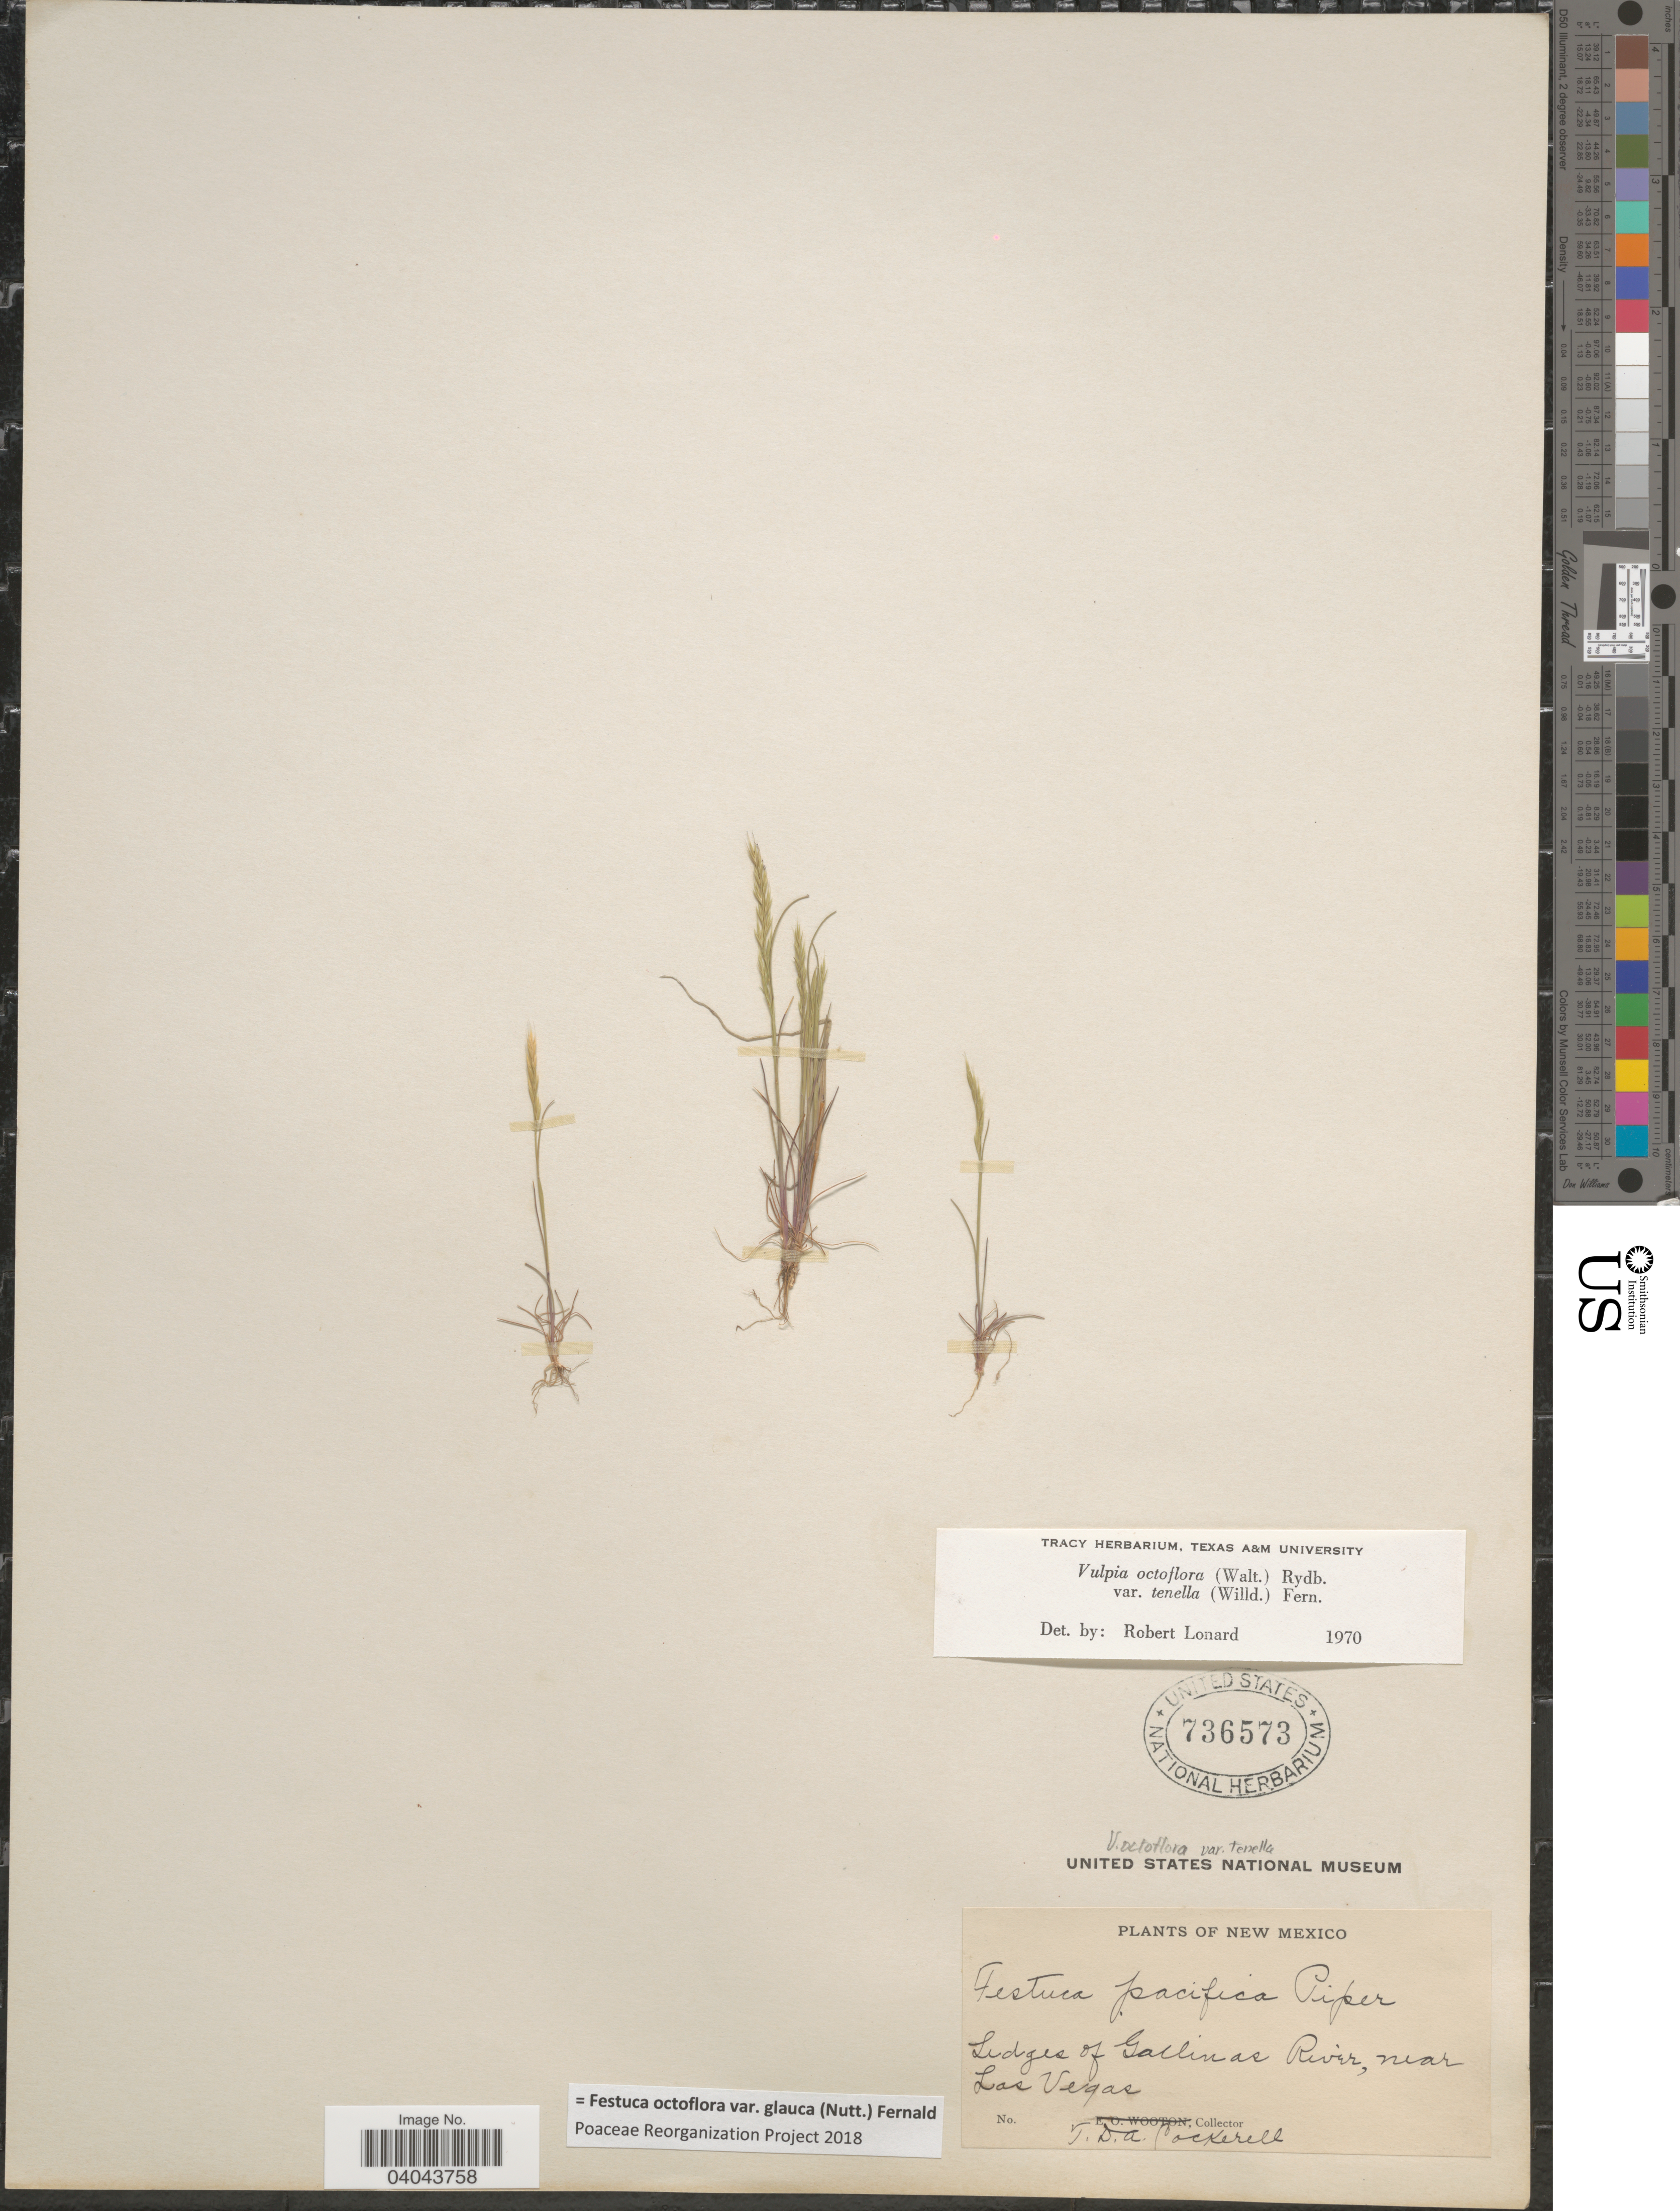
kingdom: Plantae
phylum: Tracheophyta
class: Liliopsida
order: Poales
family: Poaceae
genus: Festuca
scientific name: Festuca octoflora var. glauca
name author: (Nutt.) Fernald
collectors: T. Cockerell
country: United States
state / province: New Mexico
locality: Ledges of Gallinas River, near Las Vegas.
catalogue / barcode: US 736573